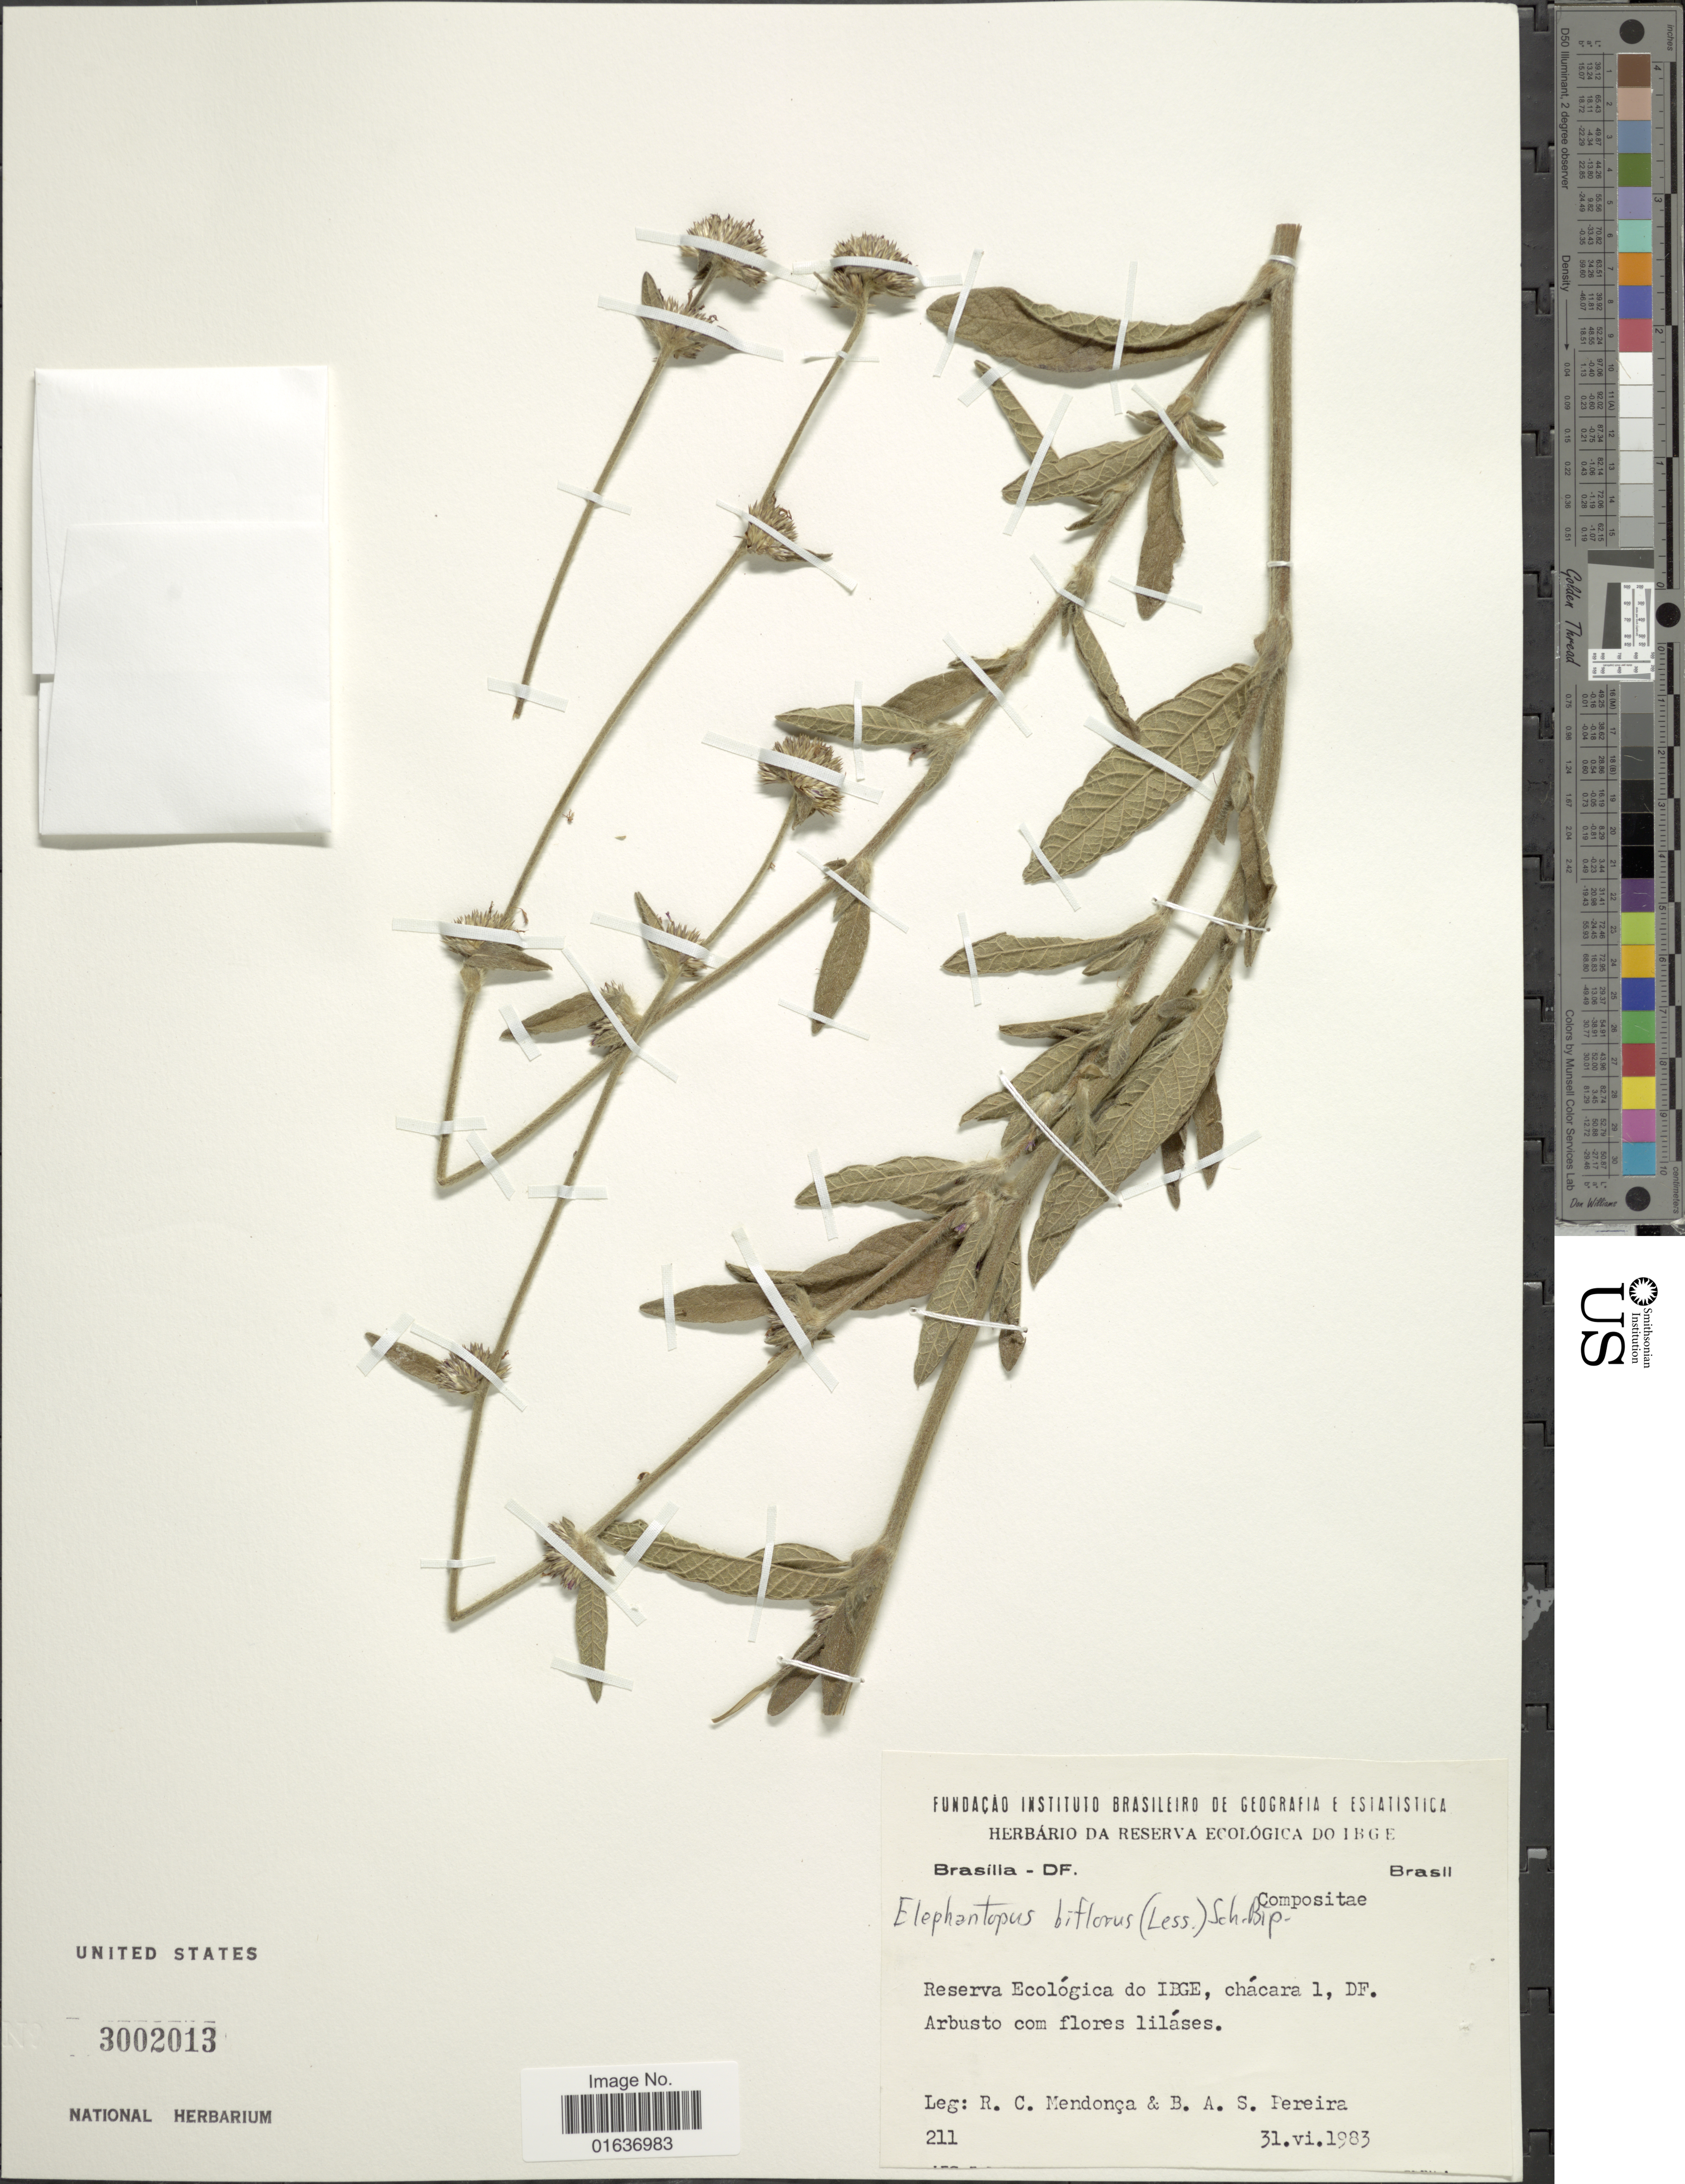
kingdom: Plantae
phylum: Tracheophyta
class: Magnoliopsida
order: Asterales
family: Asteraceae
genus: Elephantopus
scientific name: Elephantopus biflorus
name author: (Less.) Sch. Bip.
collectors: R. C. de Mendonça & B. A. S. Pereira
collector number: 211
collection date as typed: Transcribed d/m/y: 31/6/1983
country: Mexico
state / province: Distrito Federal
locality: Reserva Ecológica do IBGE, chácara 1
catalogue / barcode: US 3002013